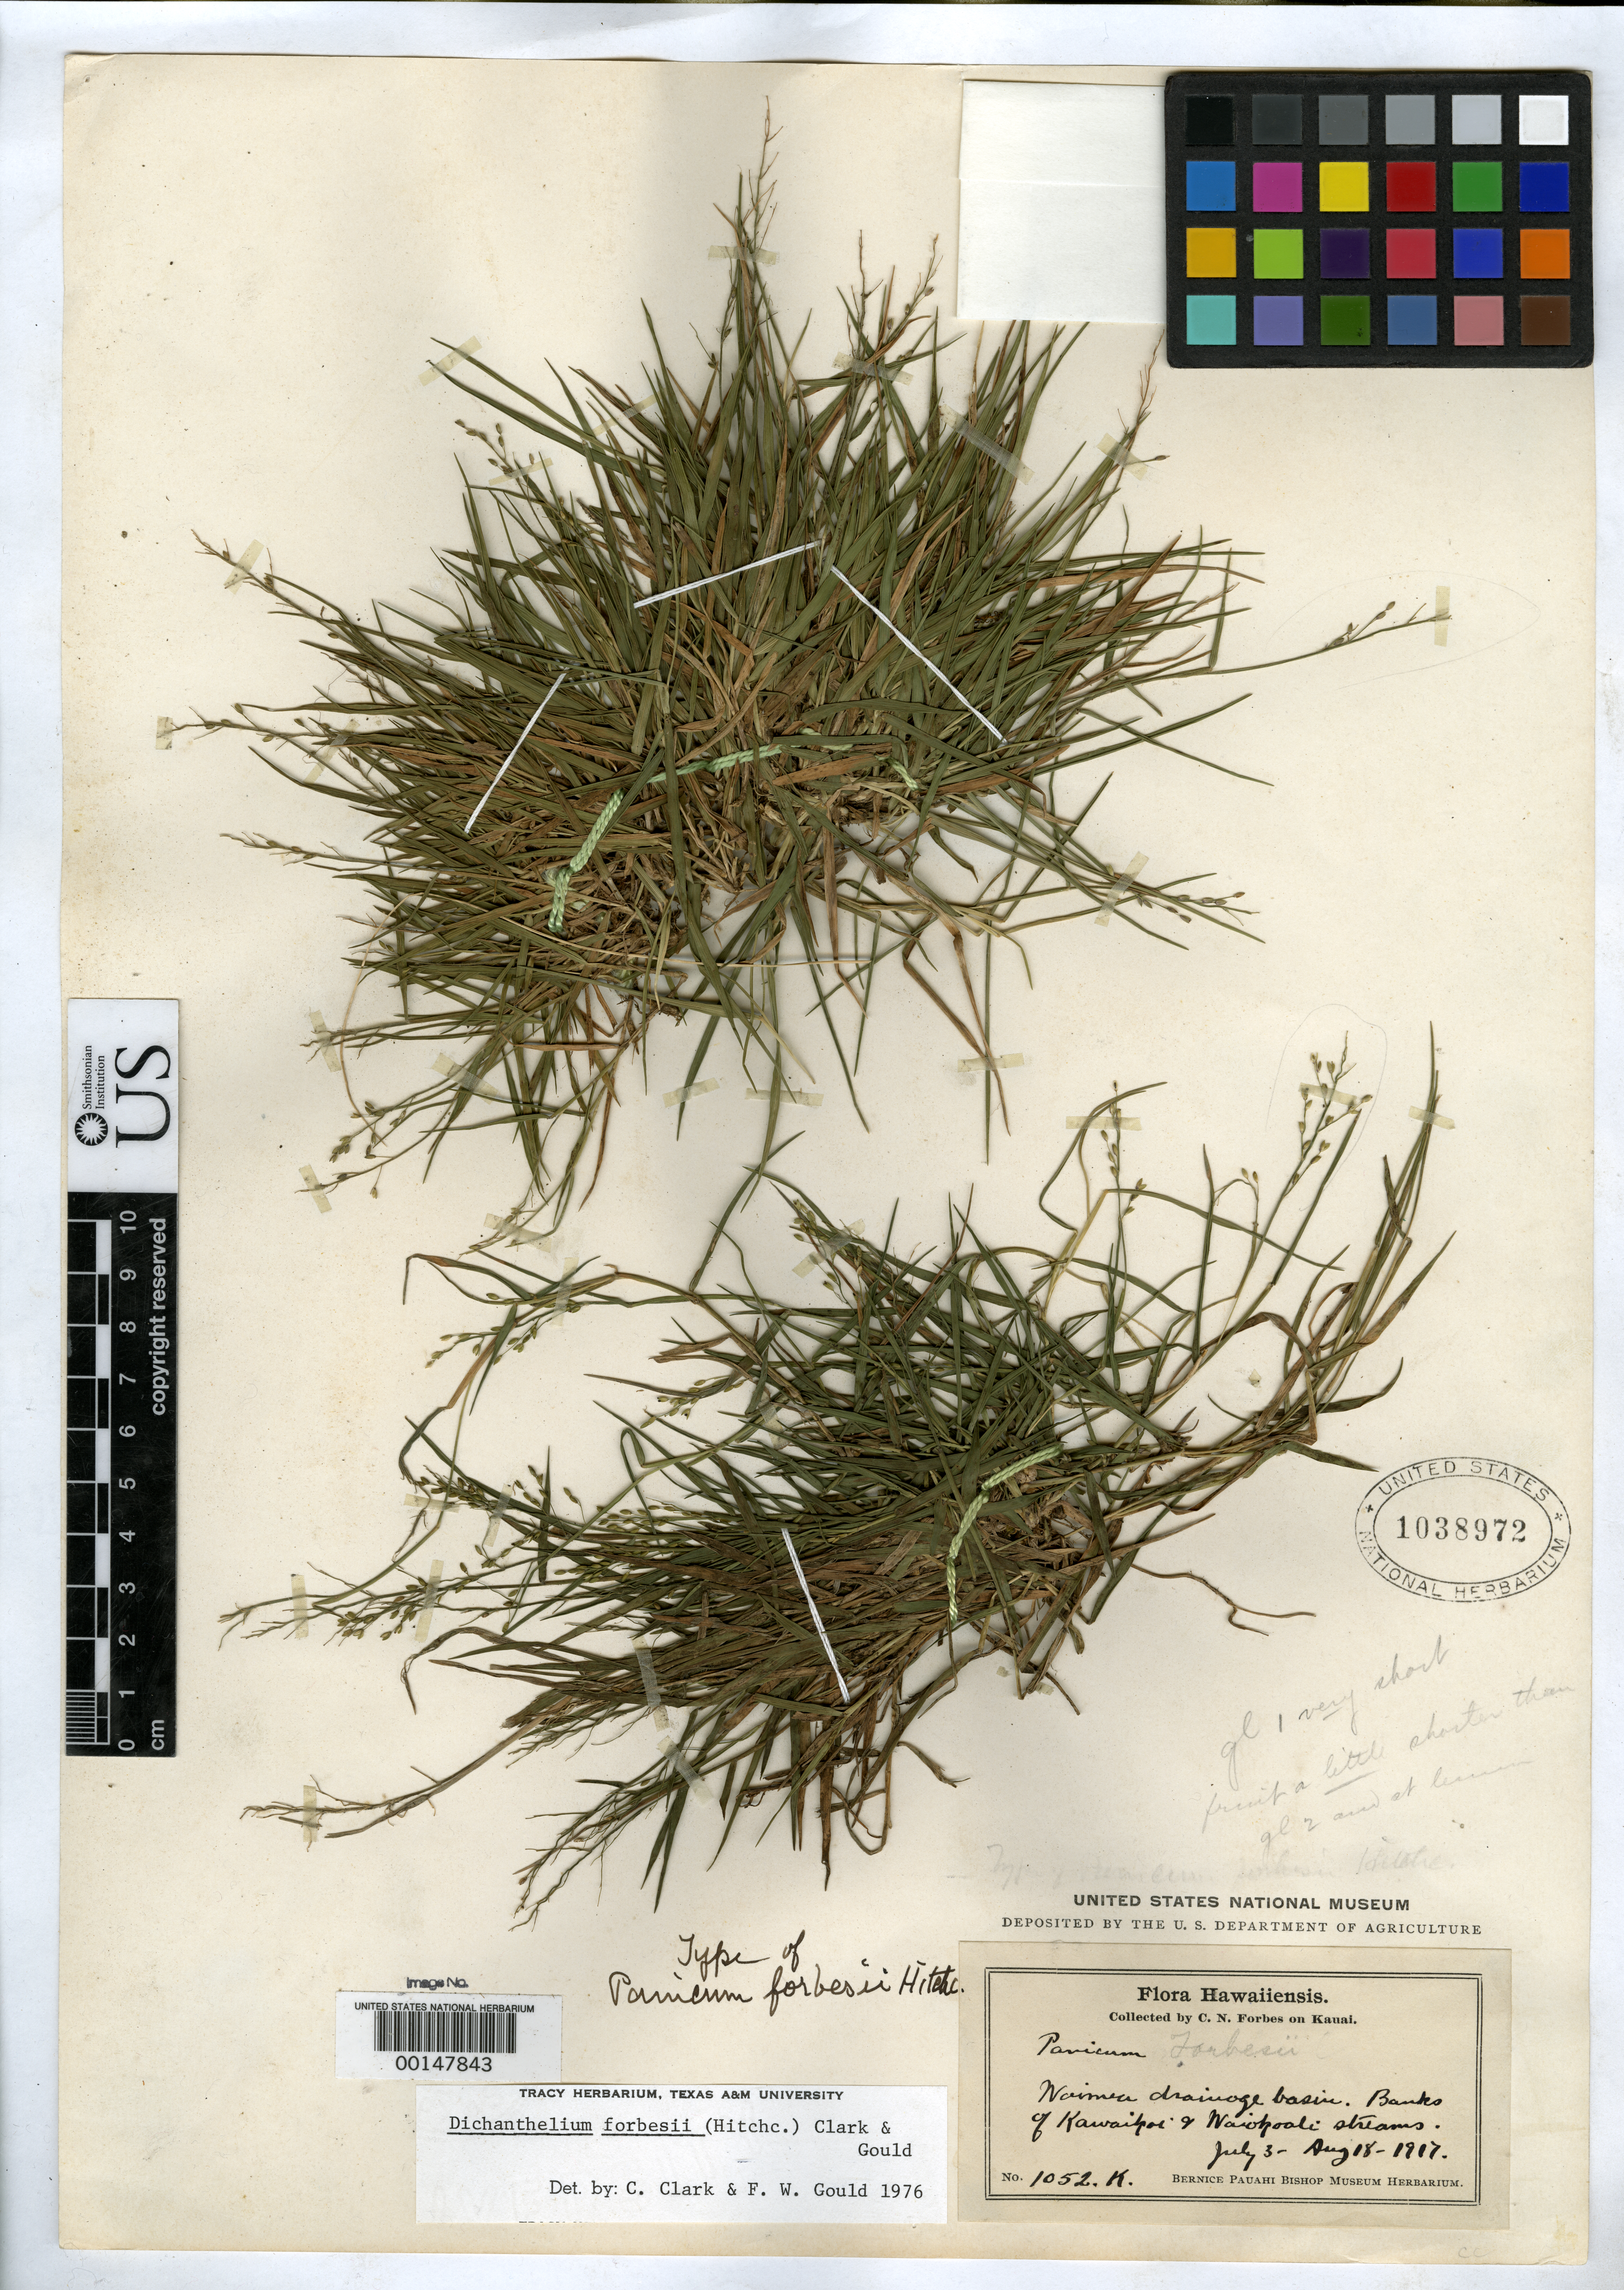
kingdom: Plantae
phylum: Tracheophyta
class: Liliopsida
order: Poales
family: Poaceae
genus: Panicum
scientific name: Panicum forbesii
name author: Hitchc.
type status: Holotype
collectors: C. N. Forbes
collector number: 1052.K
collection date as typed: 03 Jul 1917 to 18 Aug 1917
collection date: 1917-07-03/1917-08-18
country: United States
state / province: Hawaii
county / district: Kauai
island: Kaua'i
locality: Waimea basin, Kawaikai and Waiakoali streams.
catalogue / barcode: US 1038972